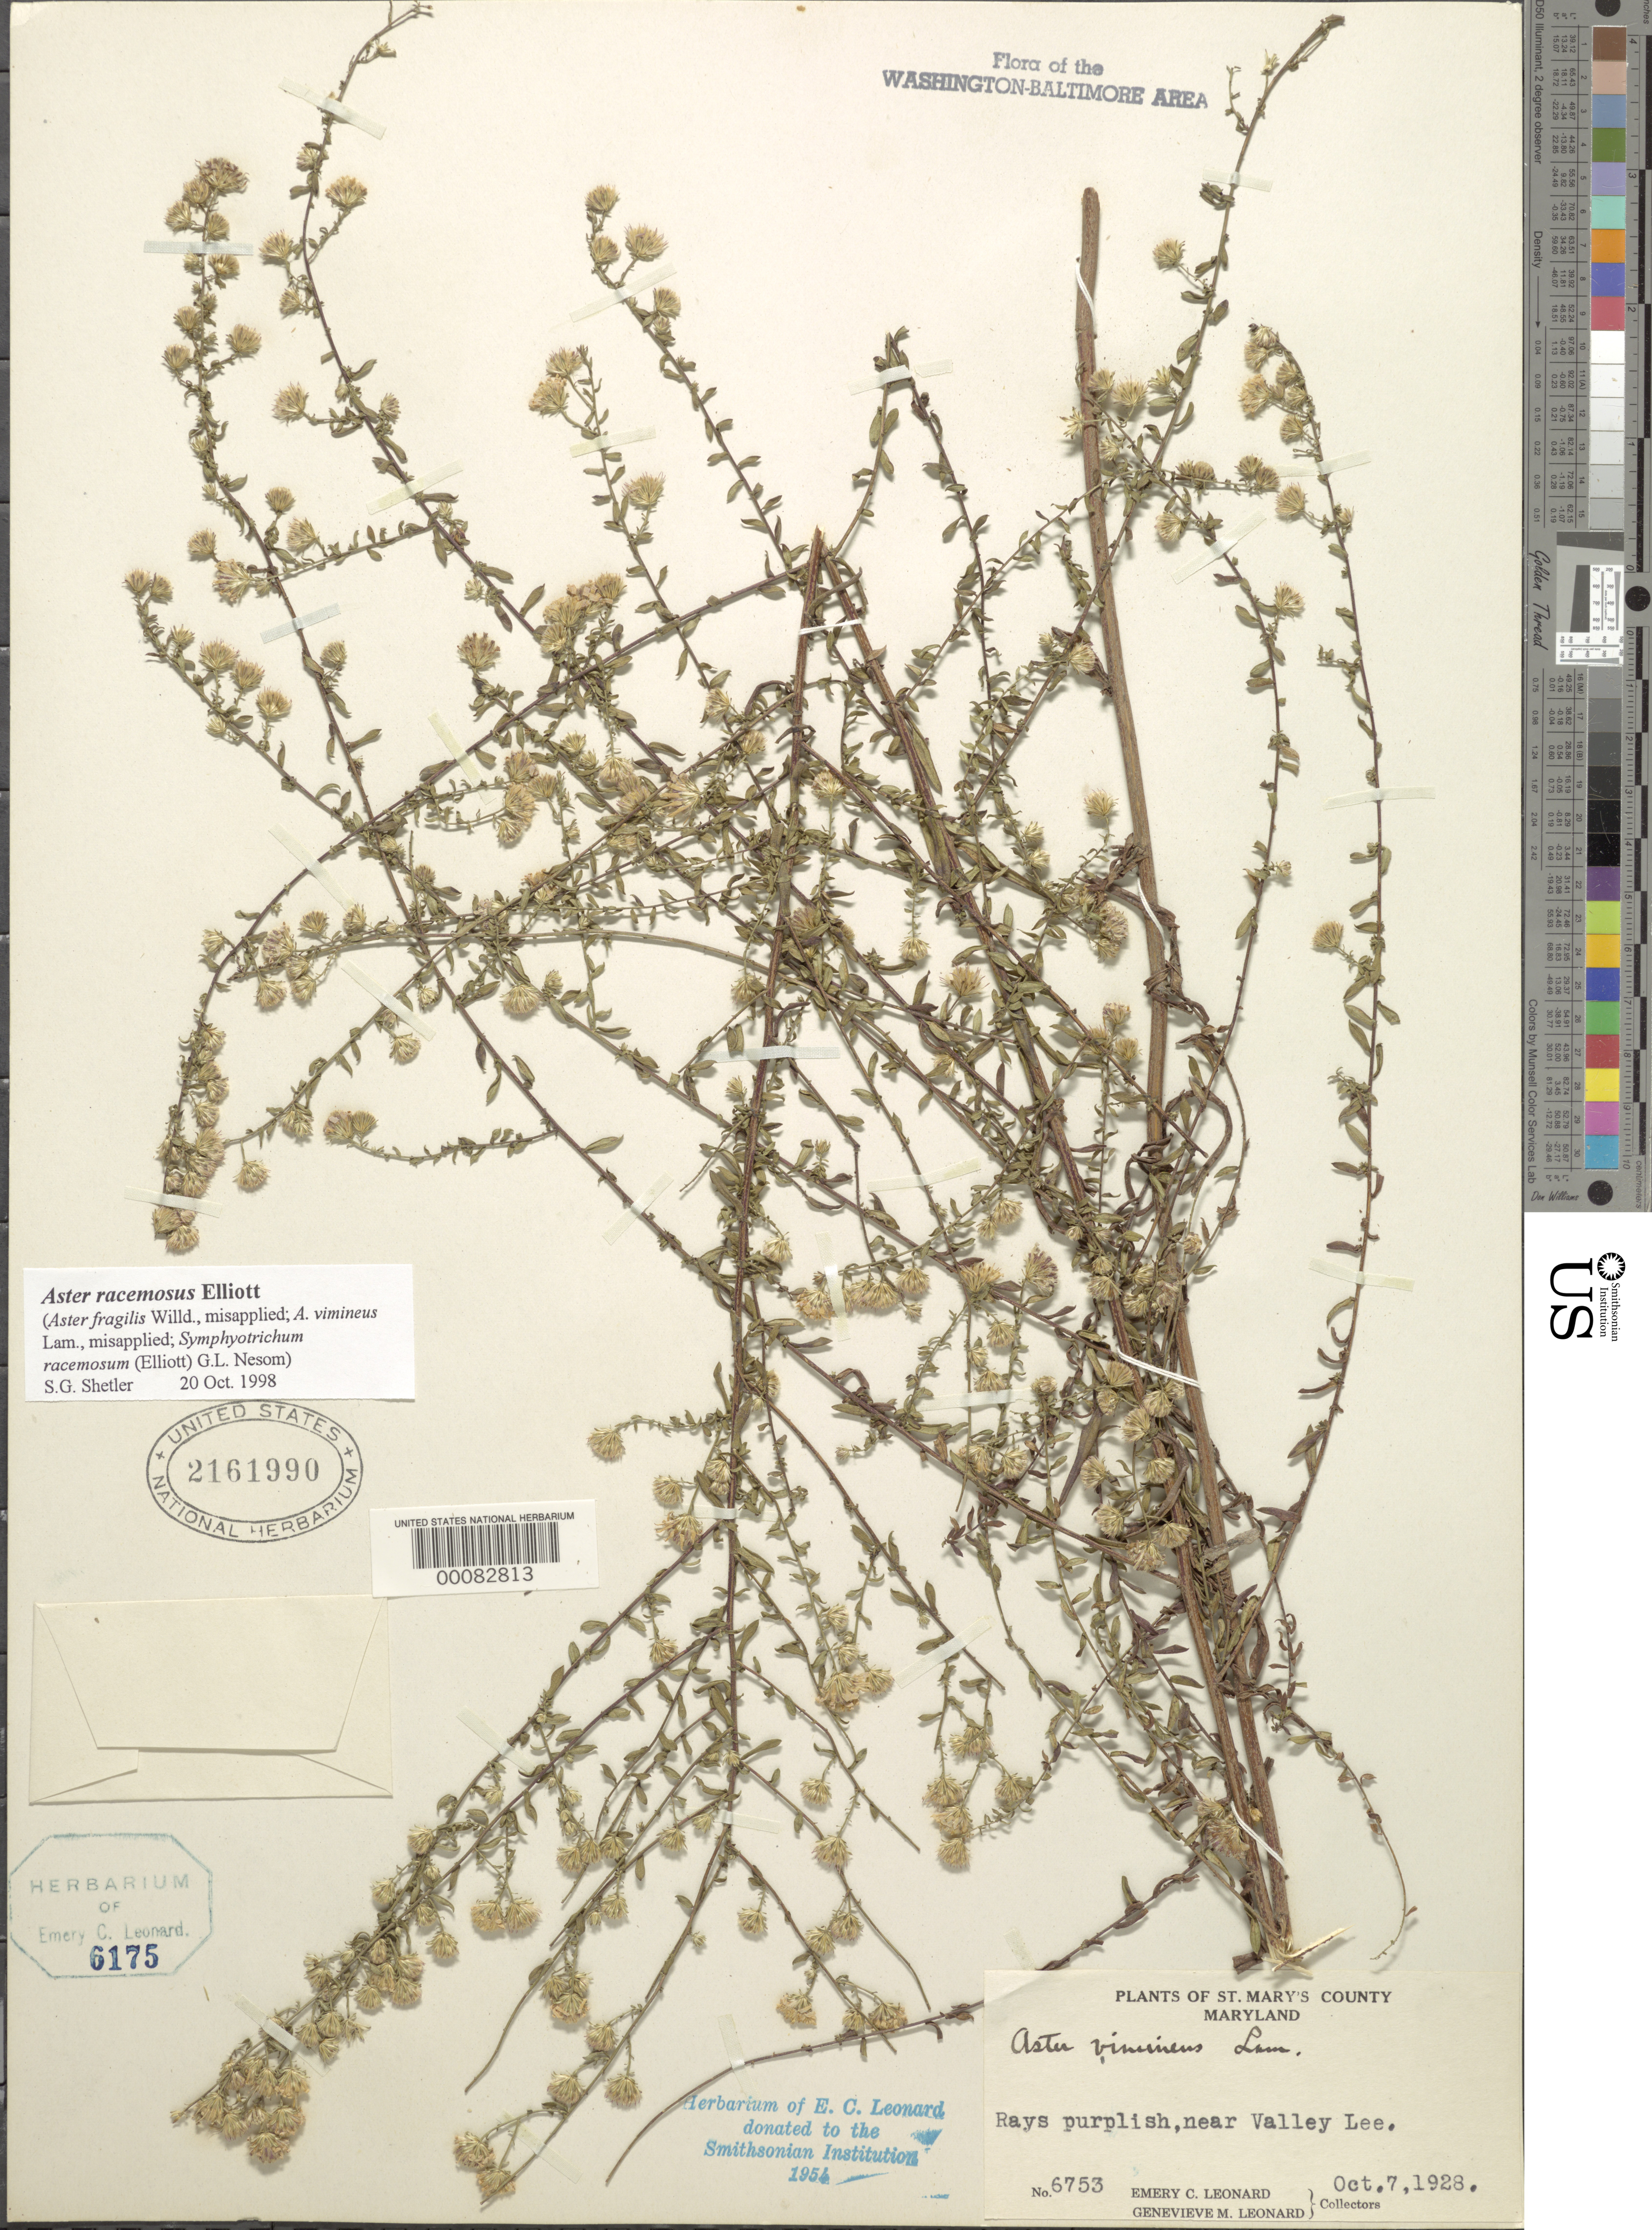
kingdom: Plantae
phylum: Tracheophyta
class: Magnoliopsida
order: Asterales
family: Asteraceae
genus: Symphyotrichum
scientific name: Symphyotrichum racemosum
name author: (Elliott) G.L. Nesom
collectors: E. C. Leonard & G. M. Leonard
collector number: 6753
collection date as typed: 07 Oct 1928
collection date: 1928-10-07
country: United States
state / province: Maryland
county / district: St. Mary's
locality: Valley Lee vicinity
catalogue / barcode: US 2161990